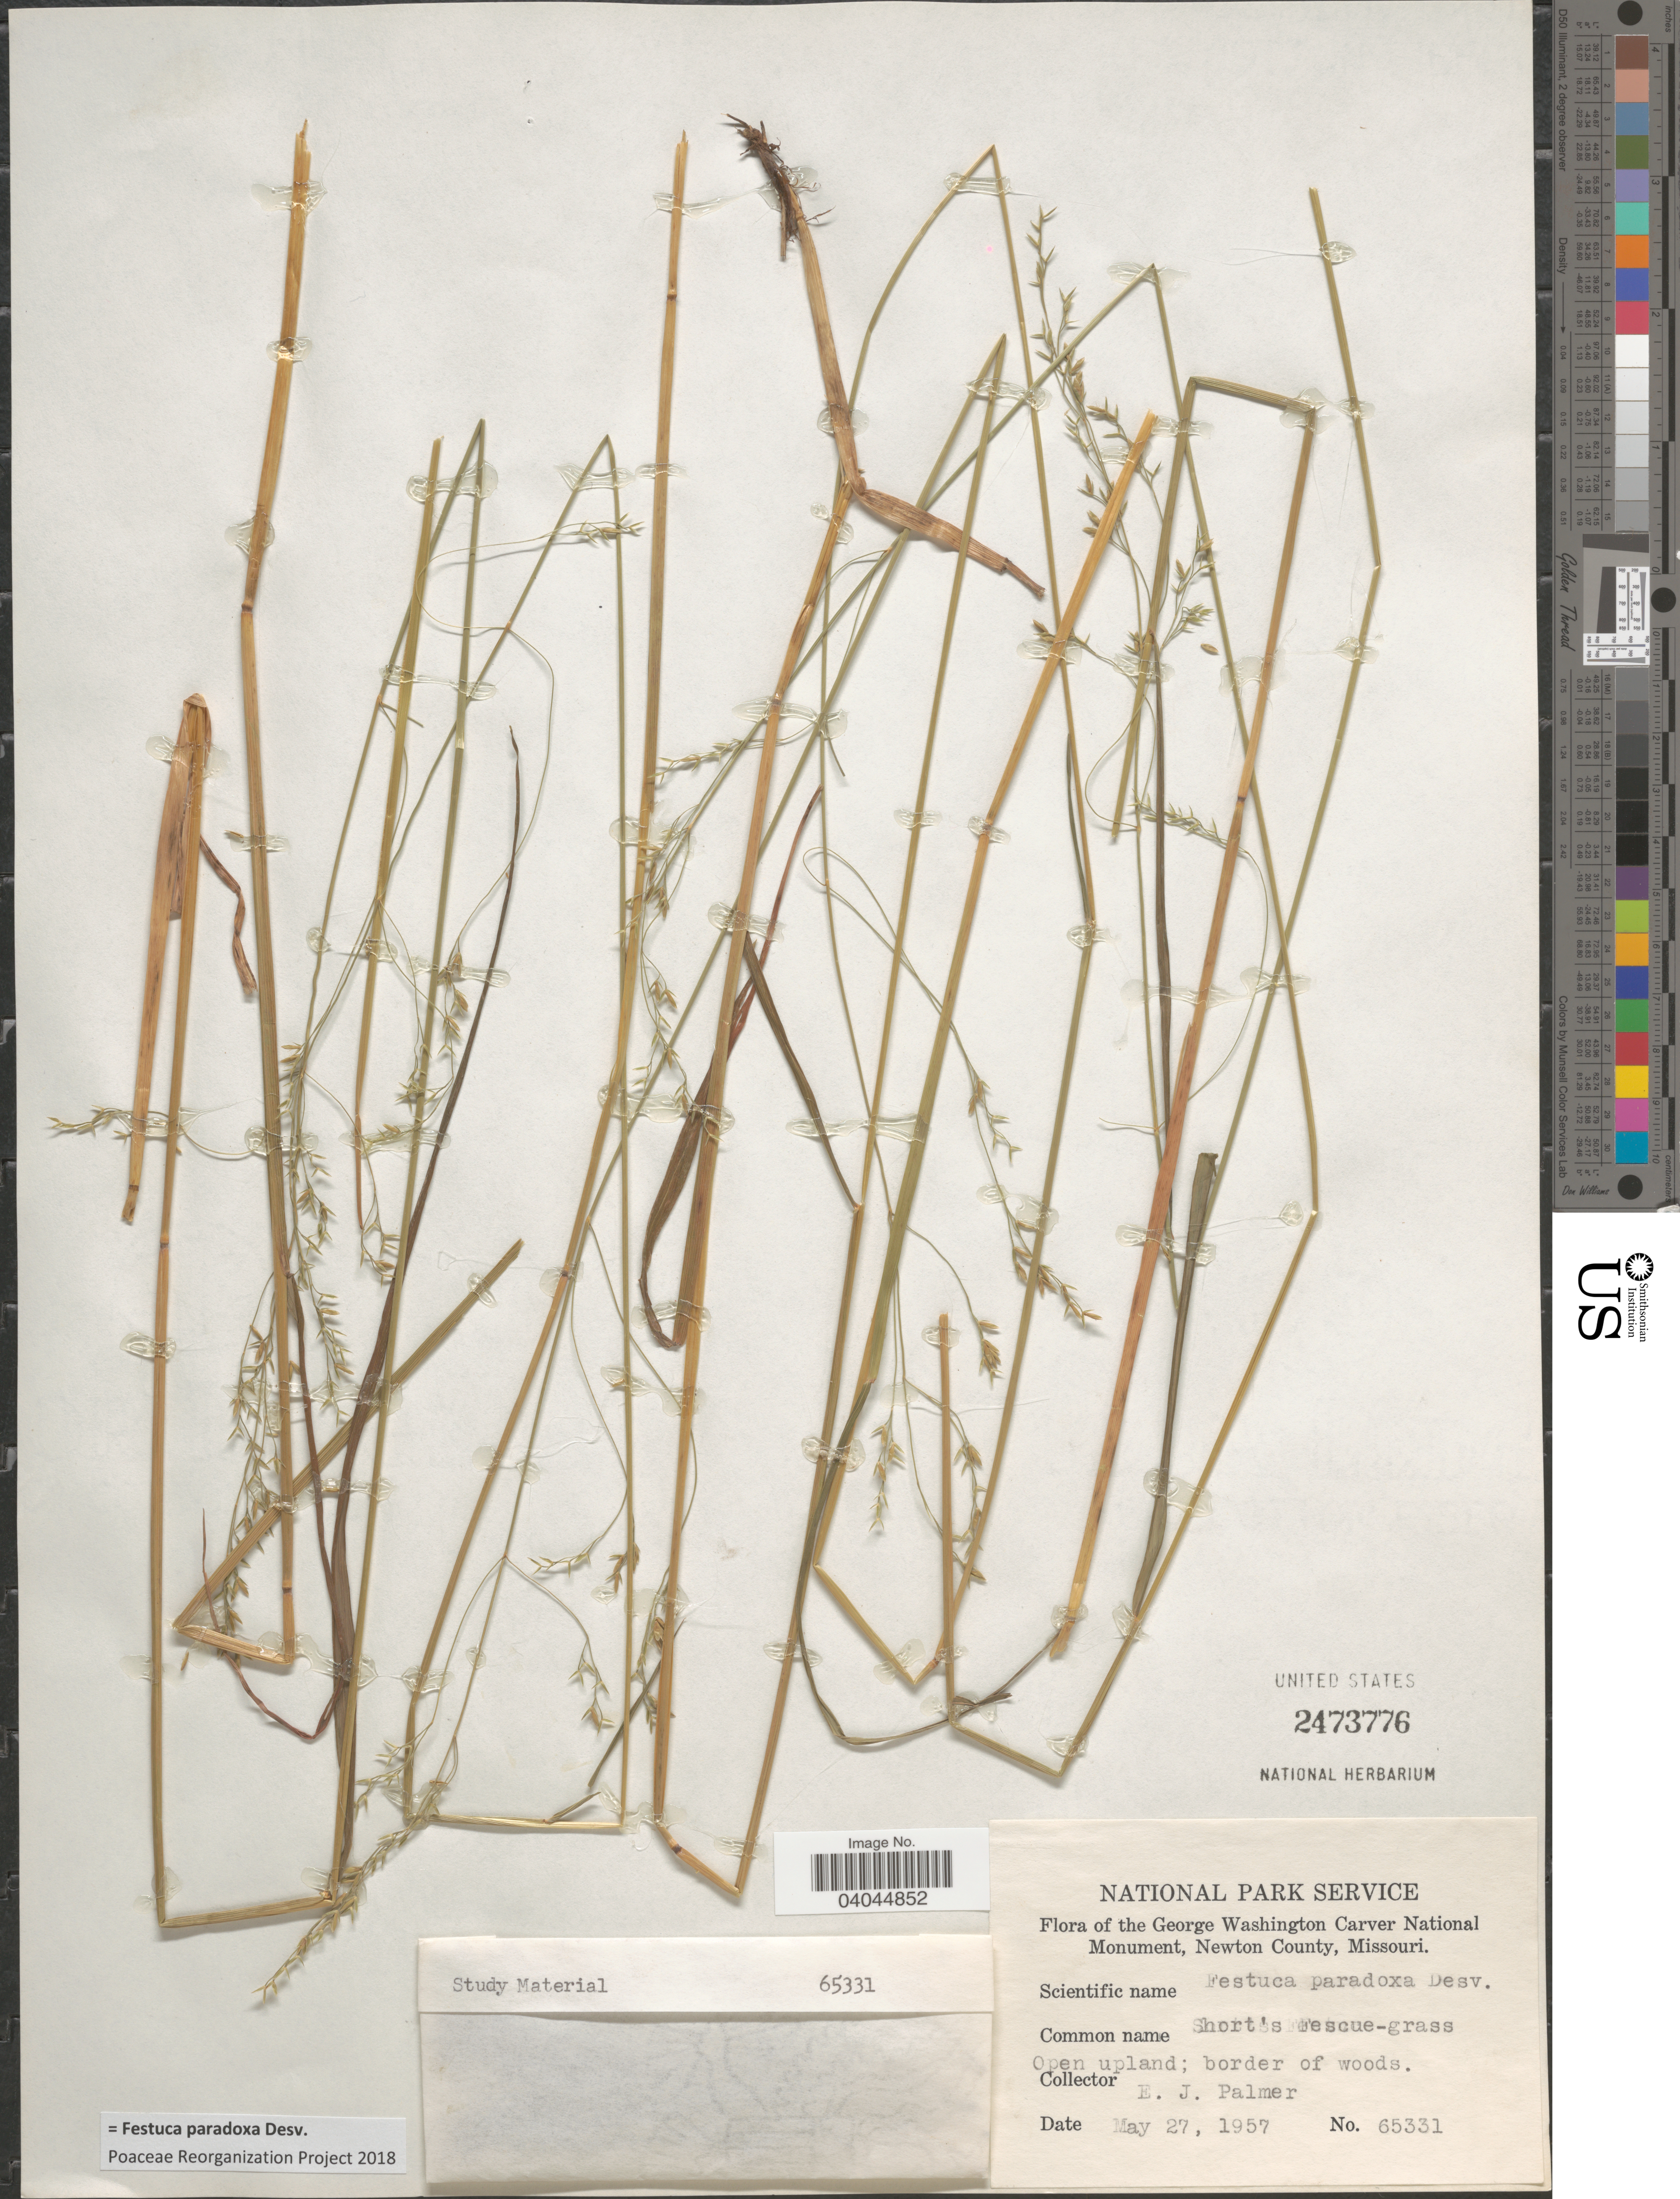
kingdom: Plantae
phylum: Tracheophyta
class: Liliopsida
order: Poales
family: Poaceae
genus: Festuca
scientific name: Festuca paradoxa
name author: Desv.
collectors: E. J. Palmer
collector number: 65331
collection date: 1957-05-27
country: United States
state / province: Missouri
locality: The George Washington Carver National Monument, Newton County.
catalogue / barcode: US 2473776